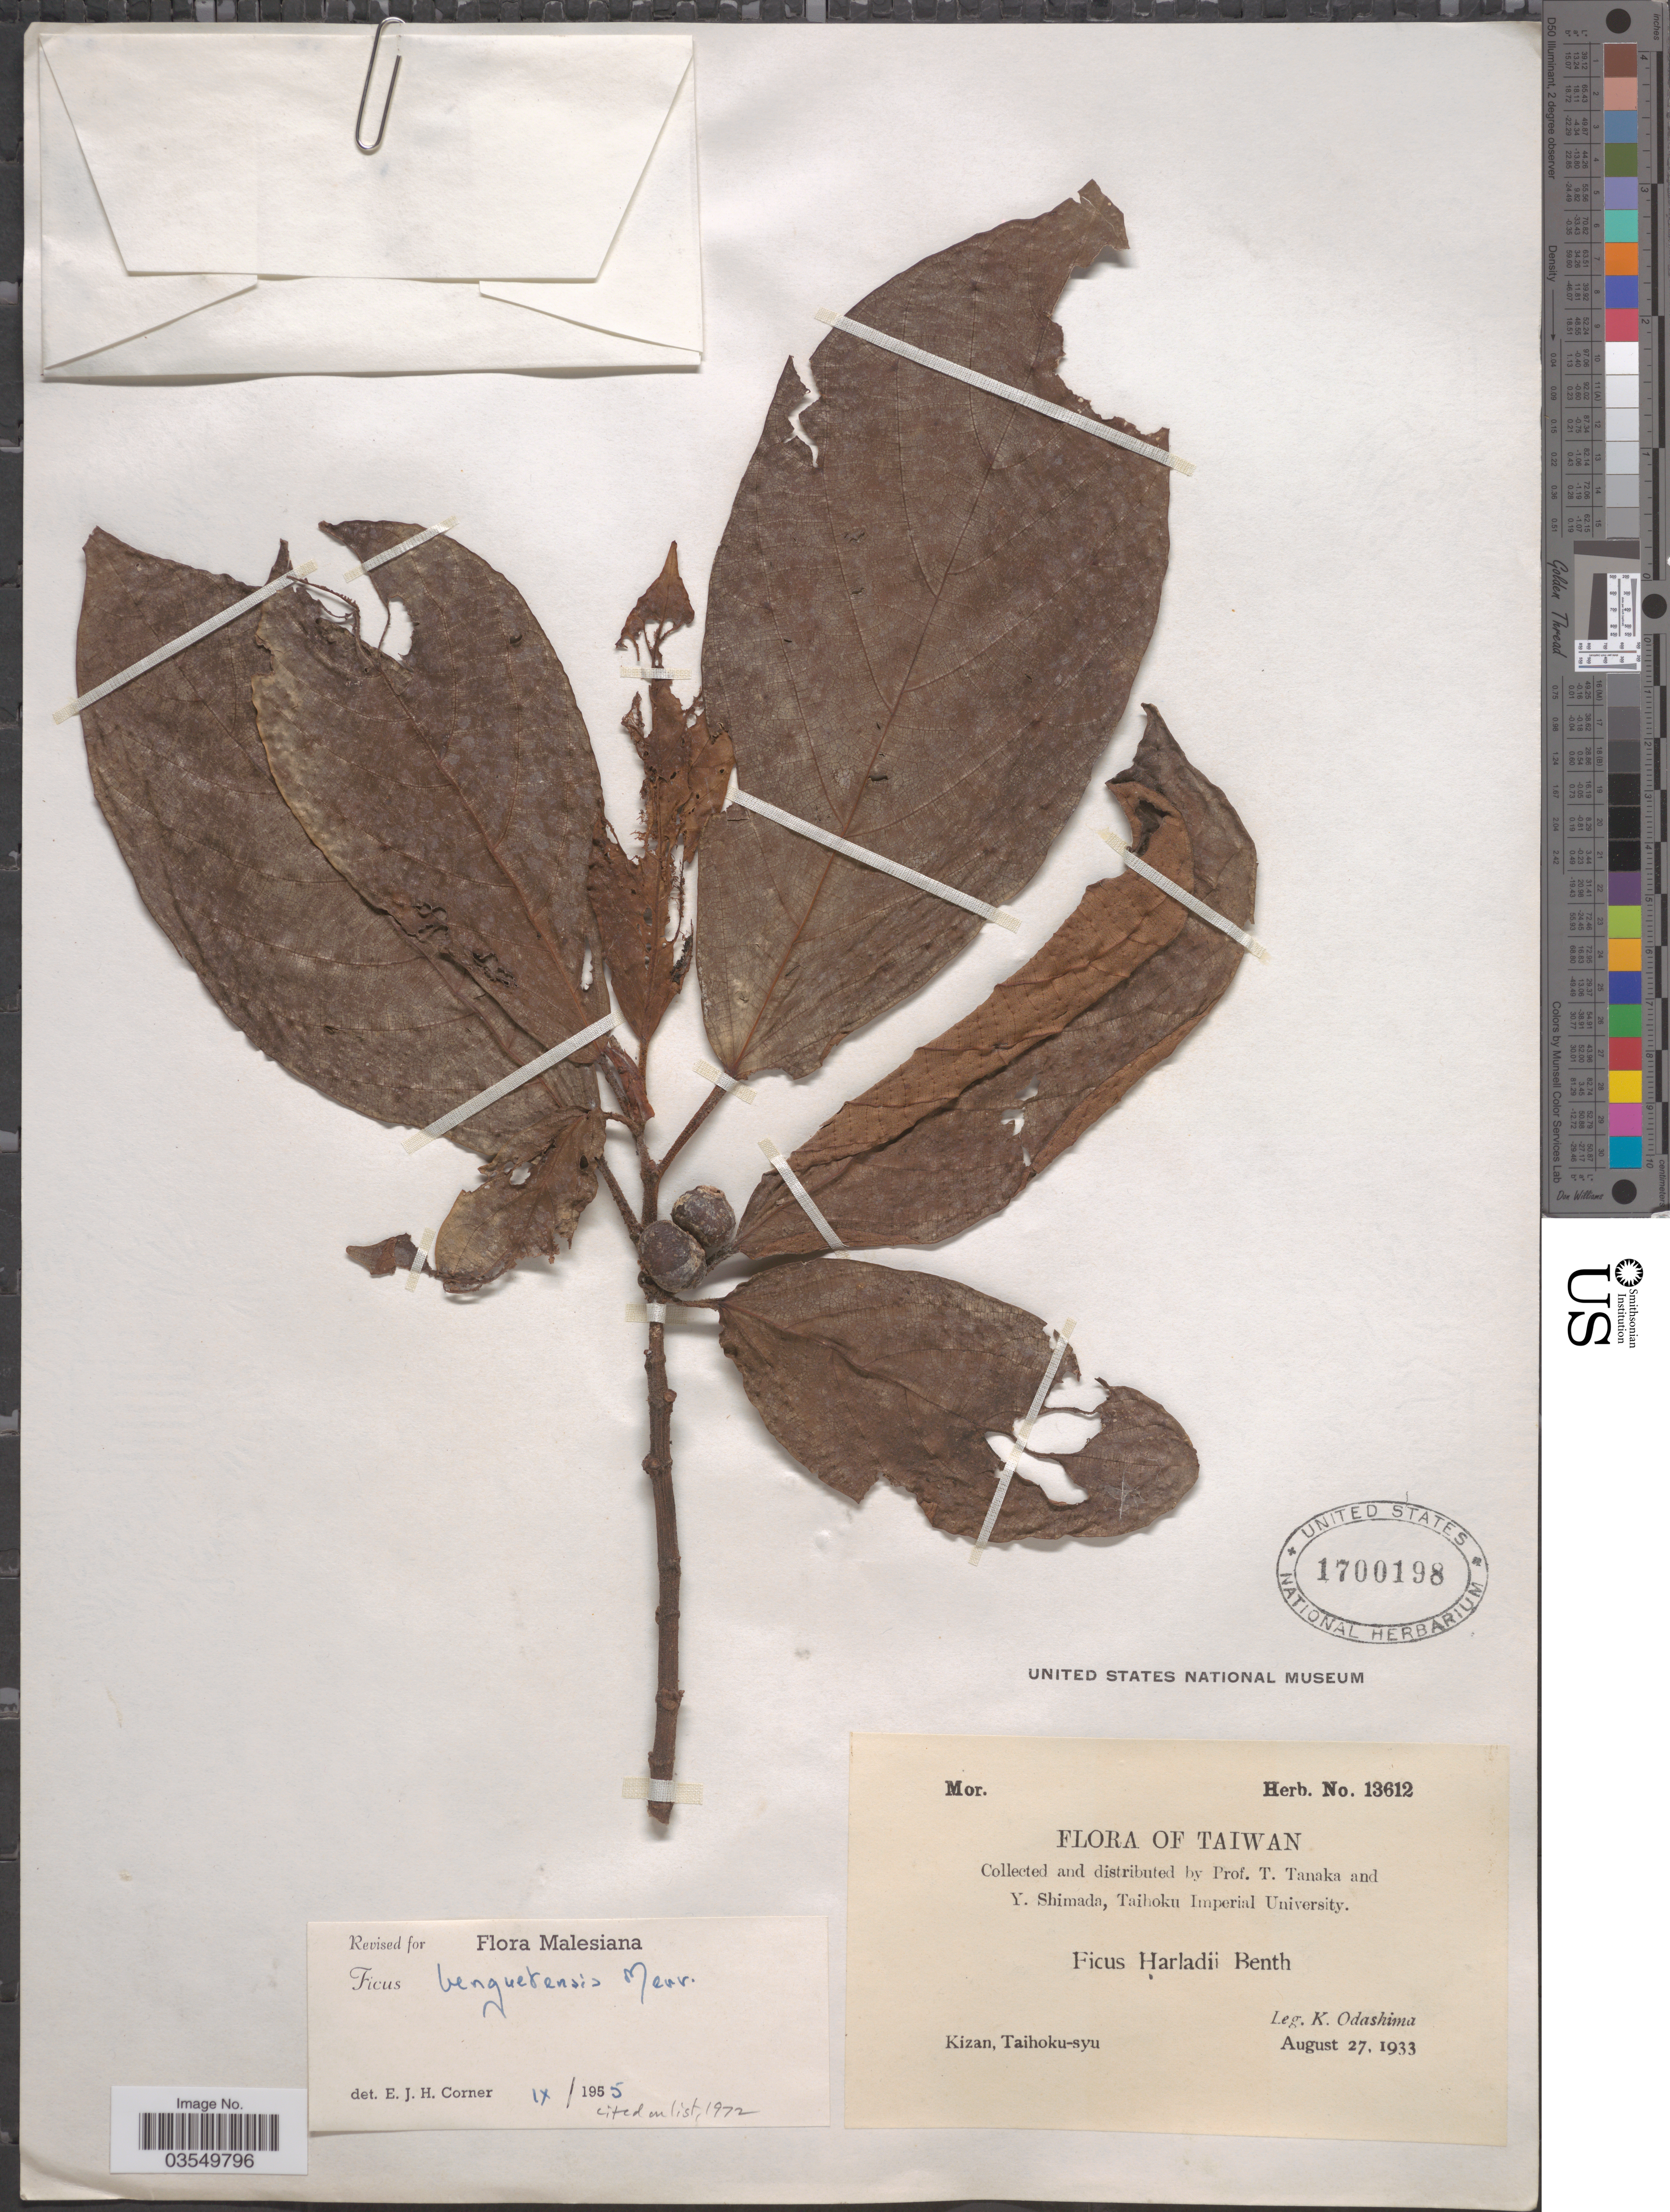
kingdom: Plantae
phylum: Tracheophyta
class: Magnoliopsida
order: Rosales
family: Moraceae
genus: Ficus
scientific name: Ficus benguetensis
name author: Merr.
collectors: K. Odashima, T. Tanaka & Y. Shimada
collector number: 13612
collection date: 1933-08-27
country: Taiwan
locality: Kizan, Taihoku-syu.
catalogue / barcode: US 1700198